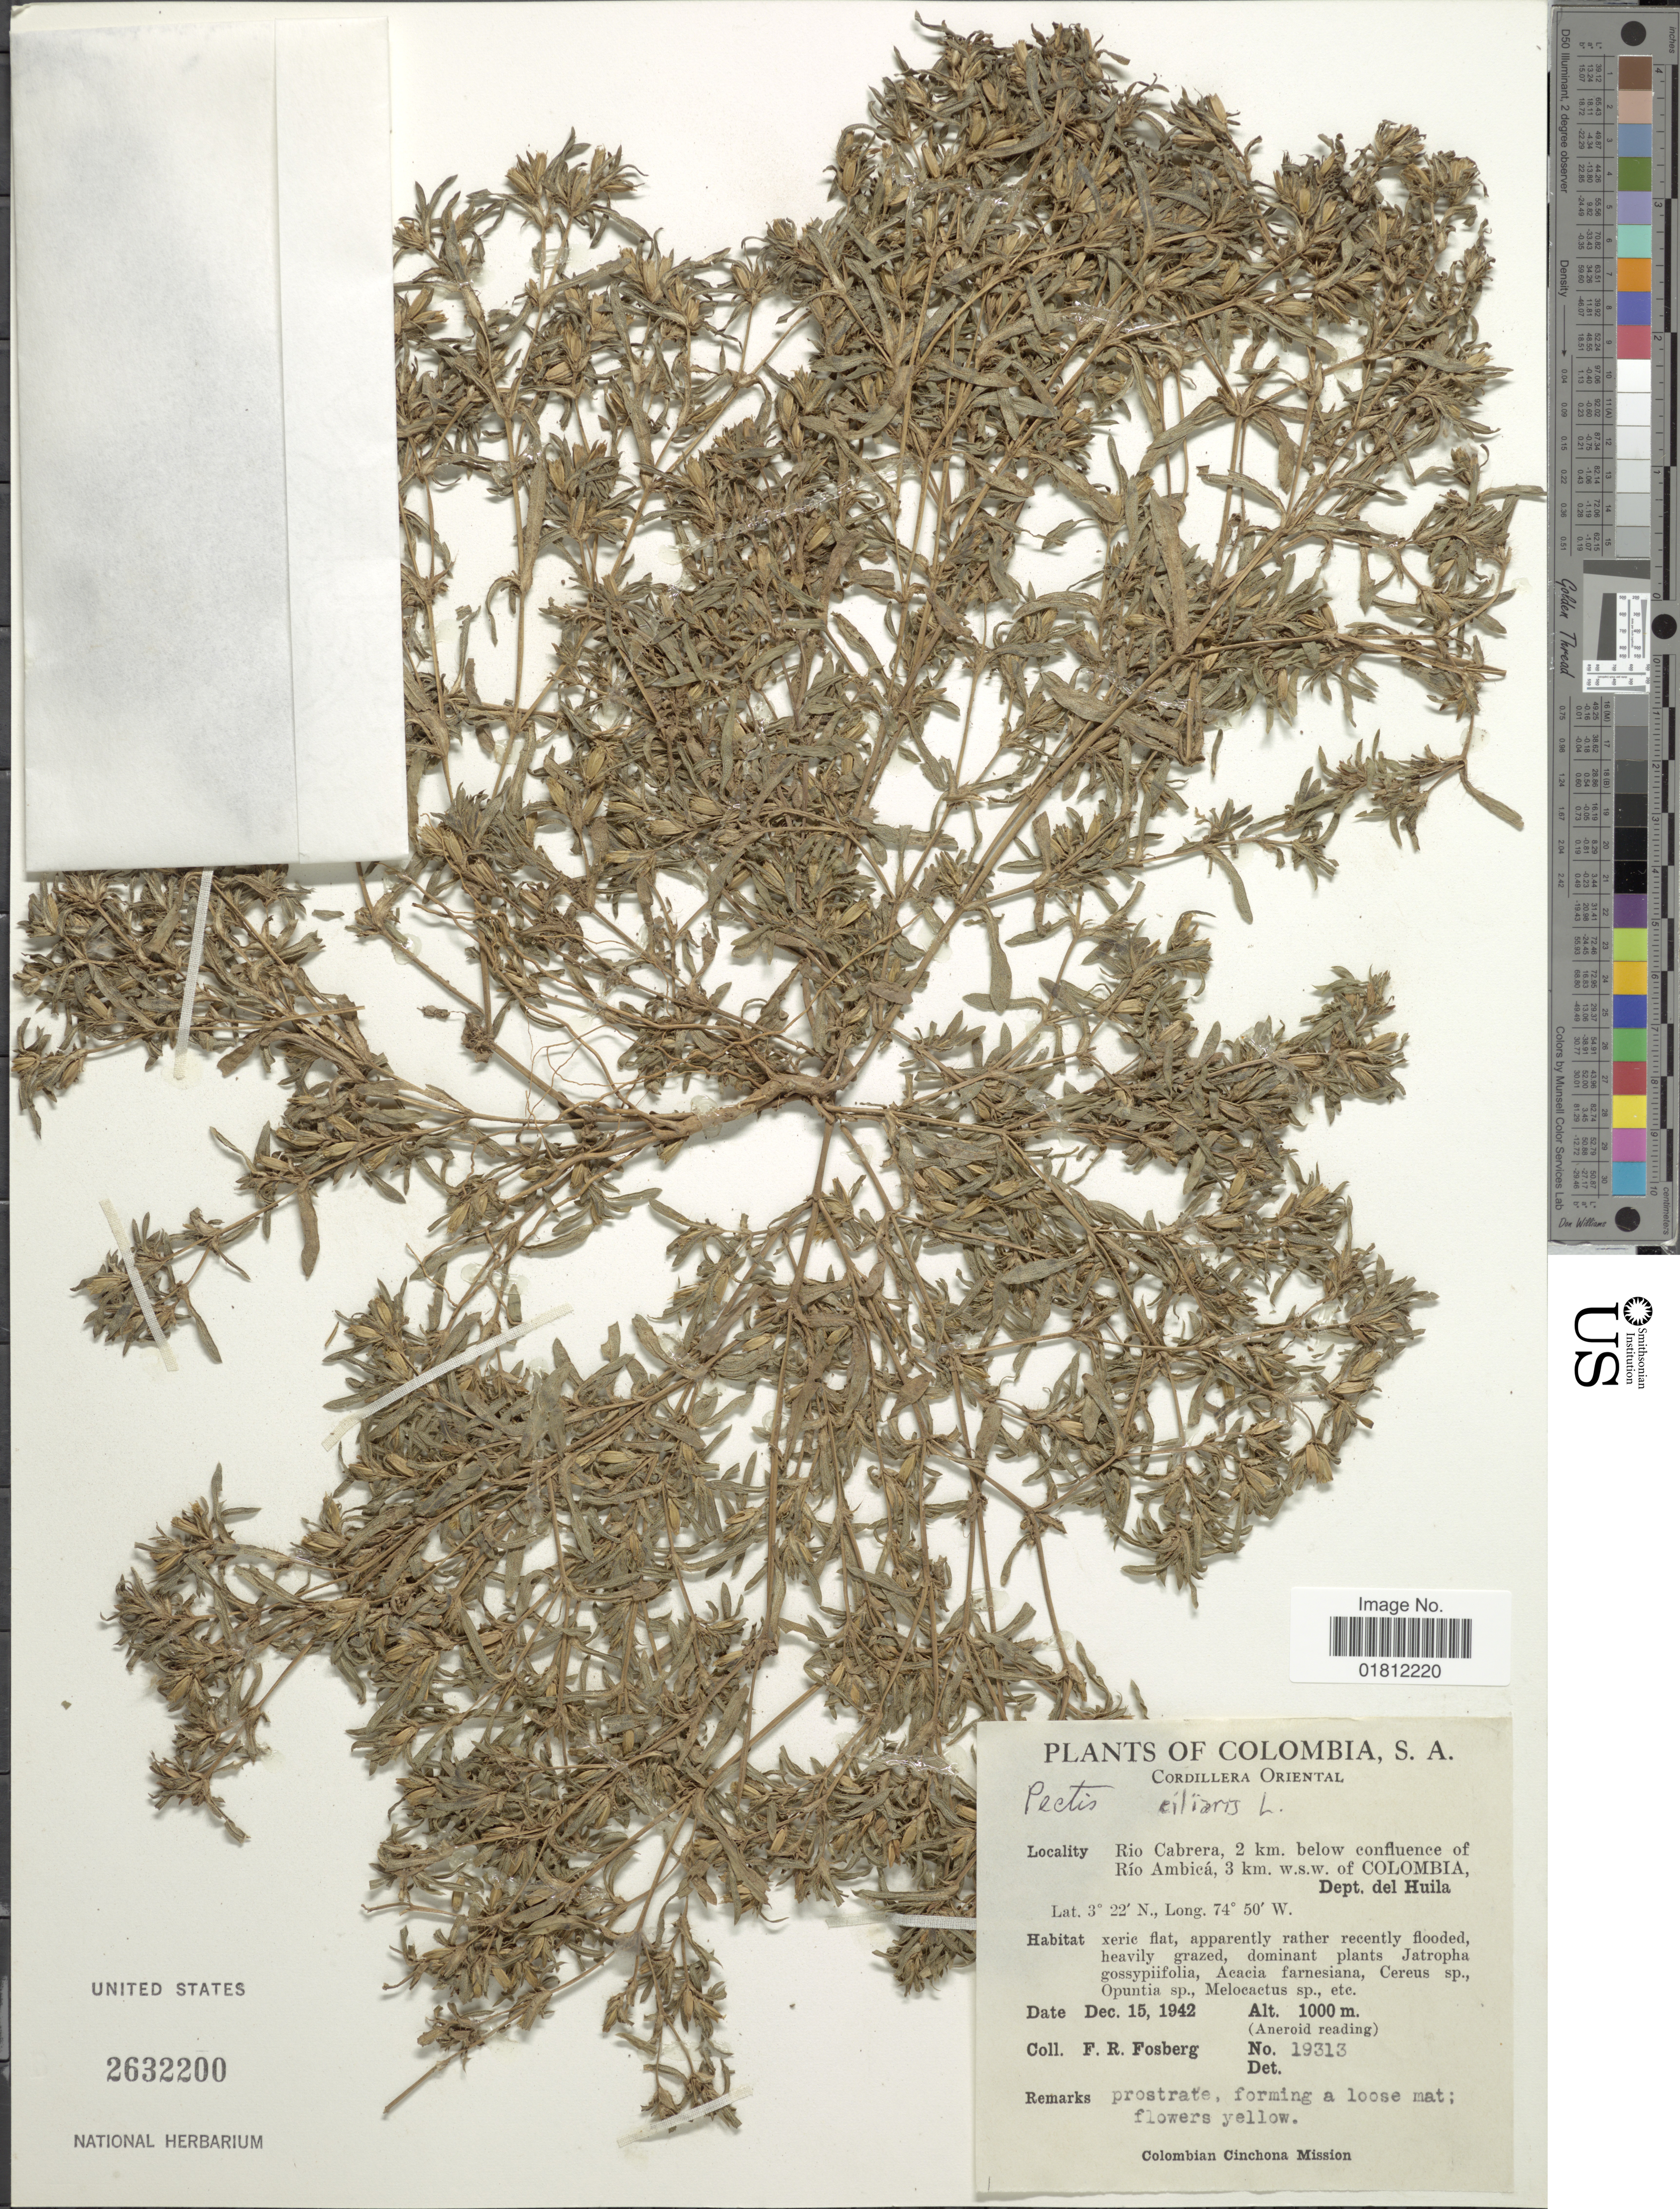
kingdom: Plantae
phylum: Tracheophyta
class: Magnoliopsida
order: Asterales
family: Asteraceae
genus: Pectis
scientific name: Pectis ciliaris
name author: L.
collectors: F. R. Fosberg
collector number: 19313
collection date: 1942-12-15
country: Colombia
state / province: Huila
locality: Rio Cabrera, 3 km . below confluence of Rio Ambica, 3 km w.s.w of Colombia, Dept. del Huila. Cordillera Oriental.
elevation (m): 1000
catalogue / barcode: US 2632200